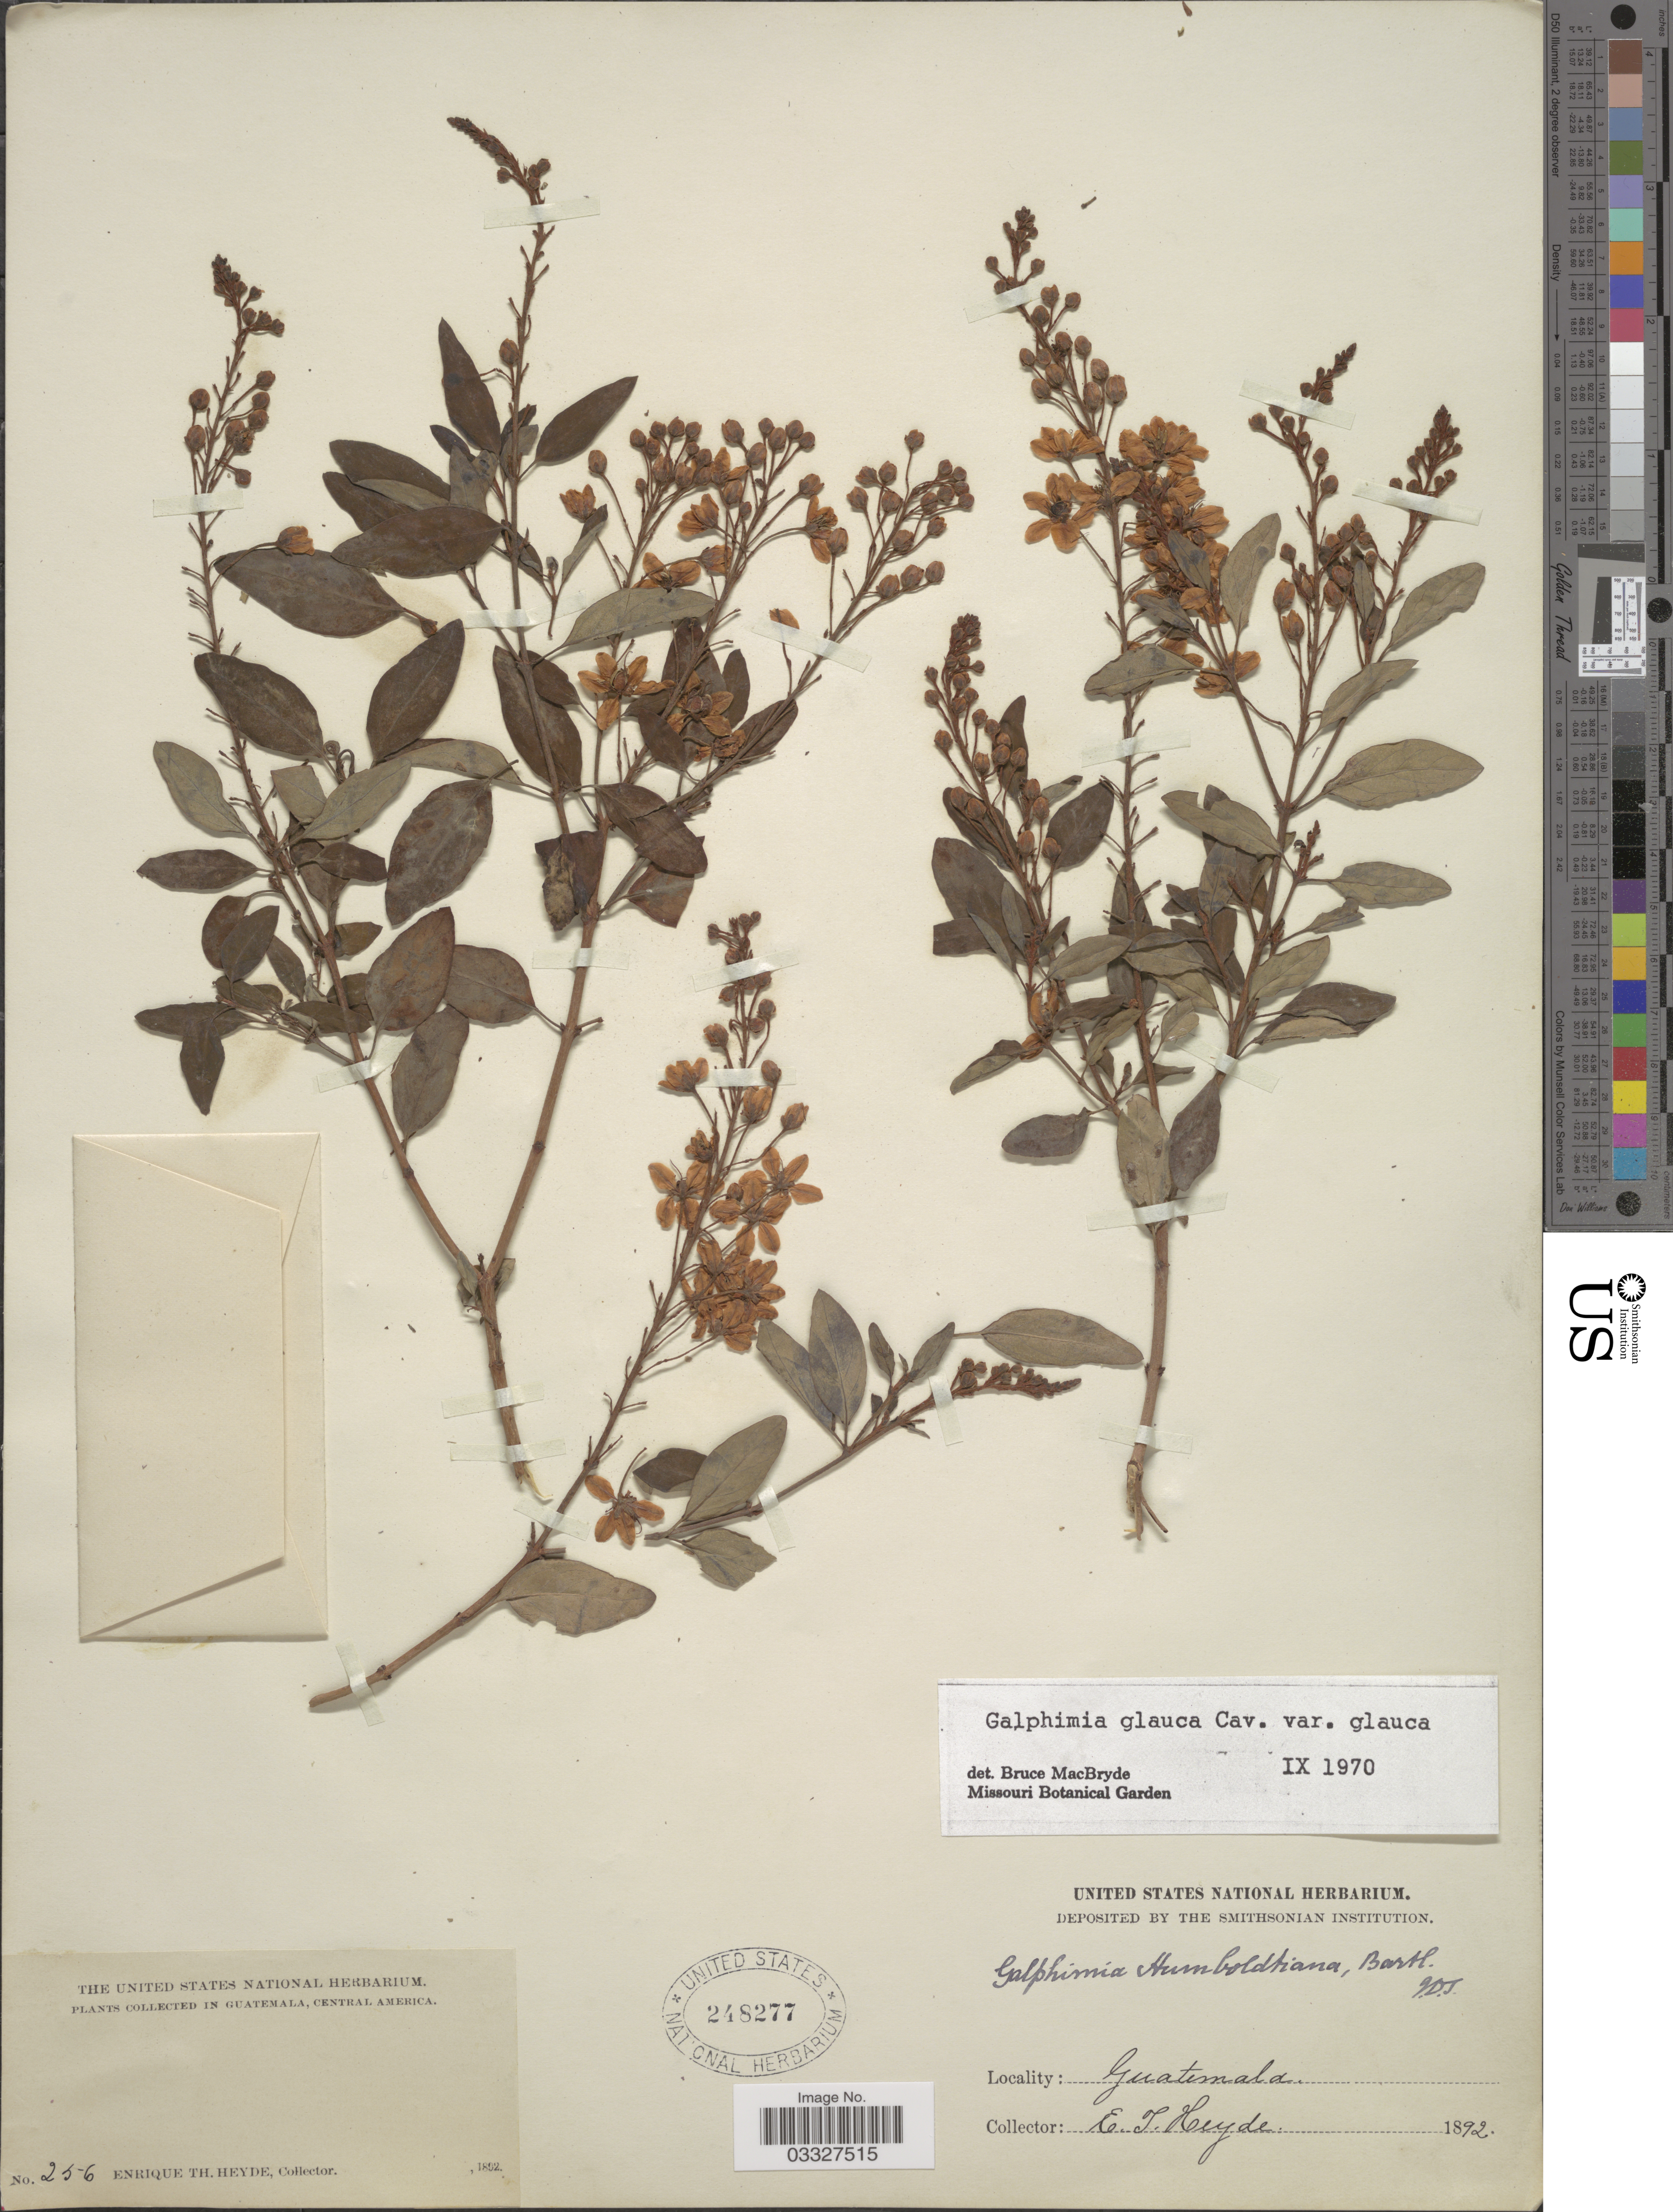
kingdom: Plantae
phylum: Tracheophyta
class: Magnoliopsida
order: Malpighiales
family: Malpighiaceae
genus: Galphimia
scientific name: Galphimia speciosa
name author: C.E. Anderson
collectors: E. T. Heyde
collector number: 256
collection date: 1892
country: Guatemala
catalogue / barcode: US 248277